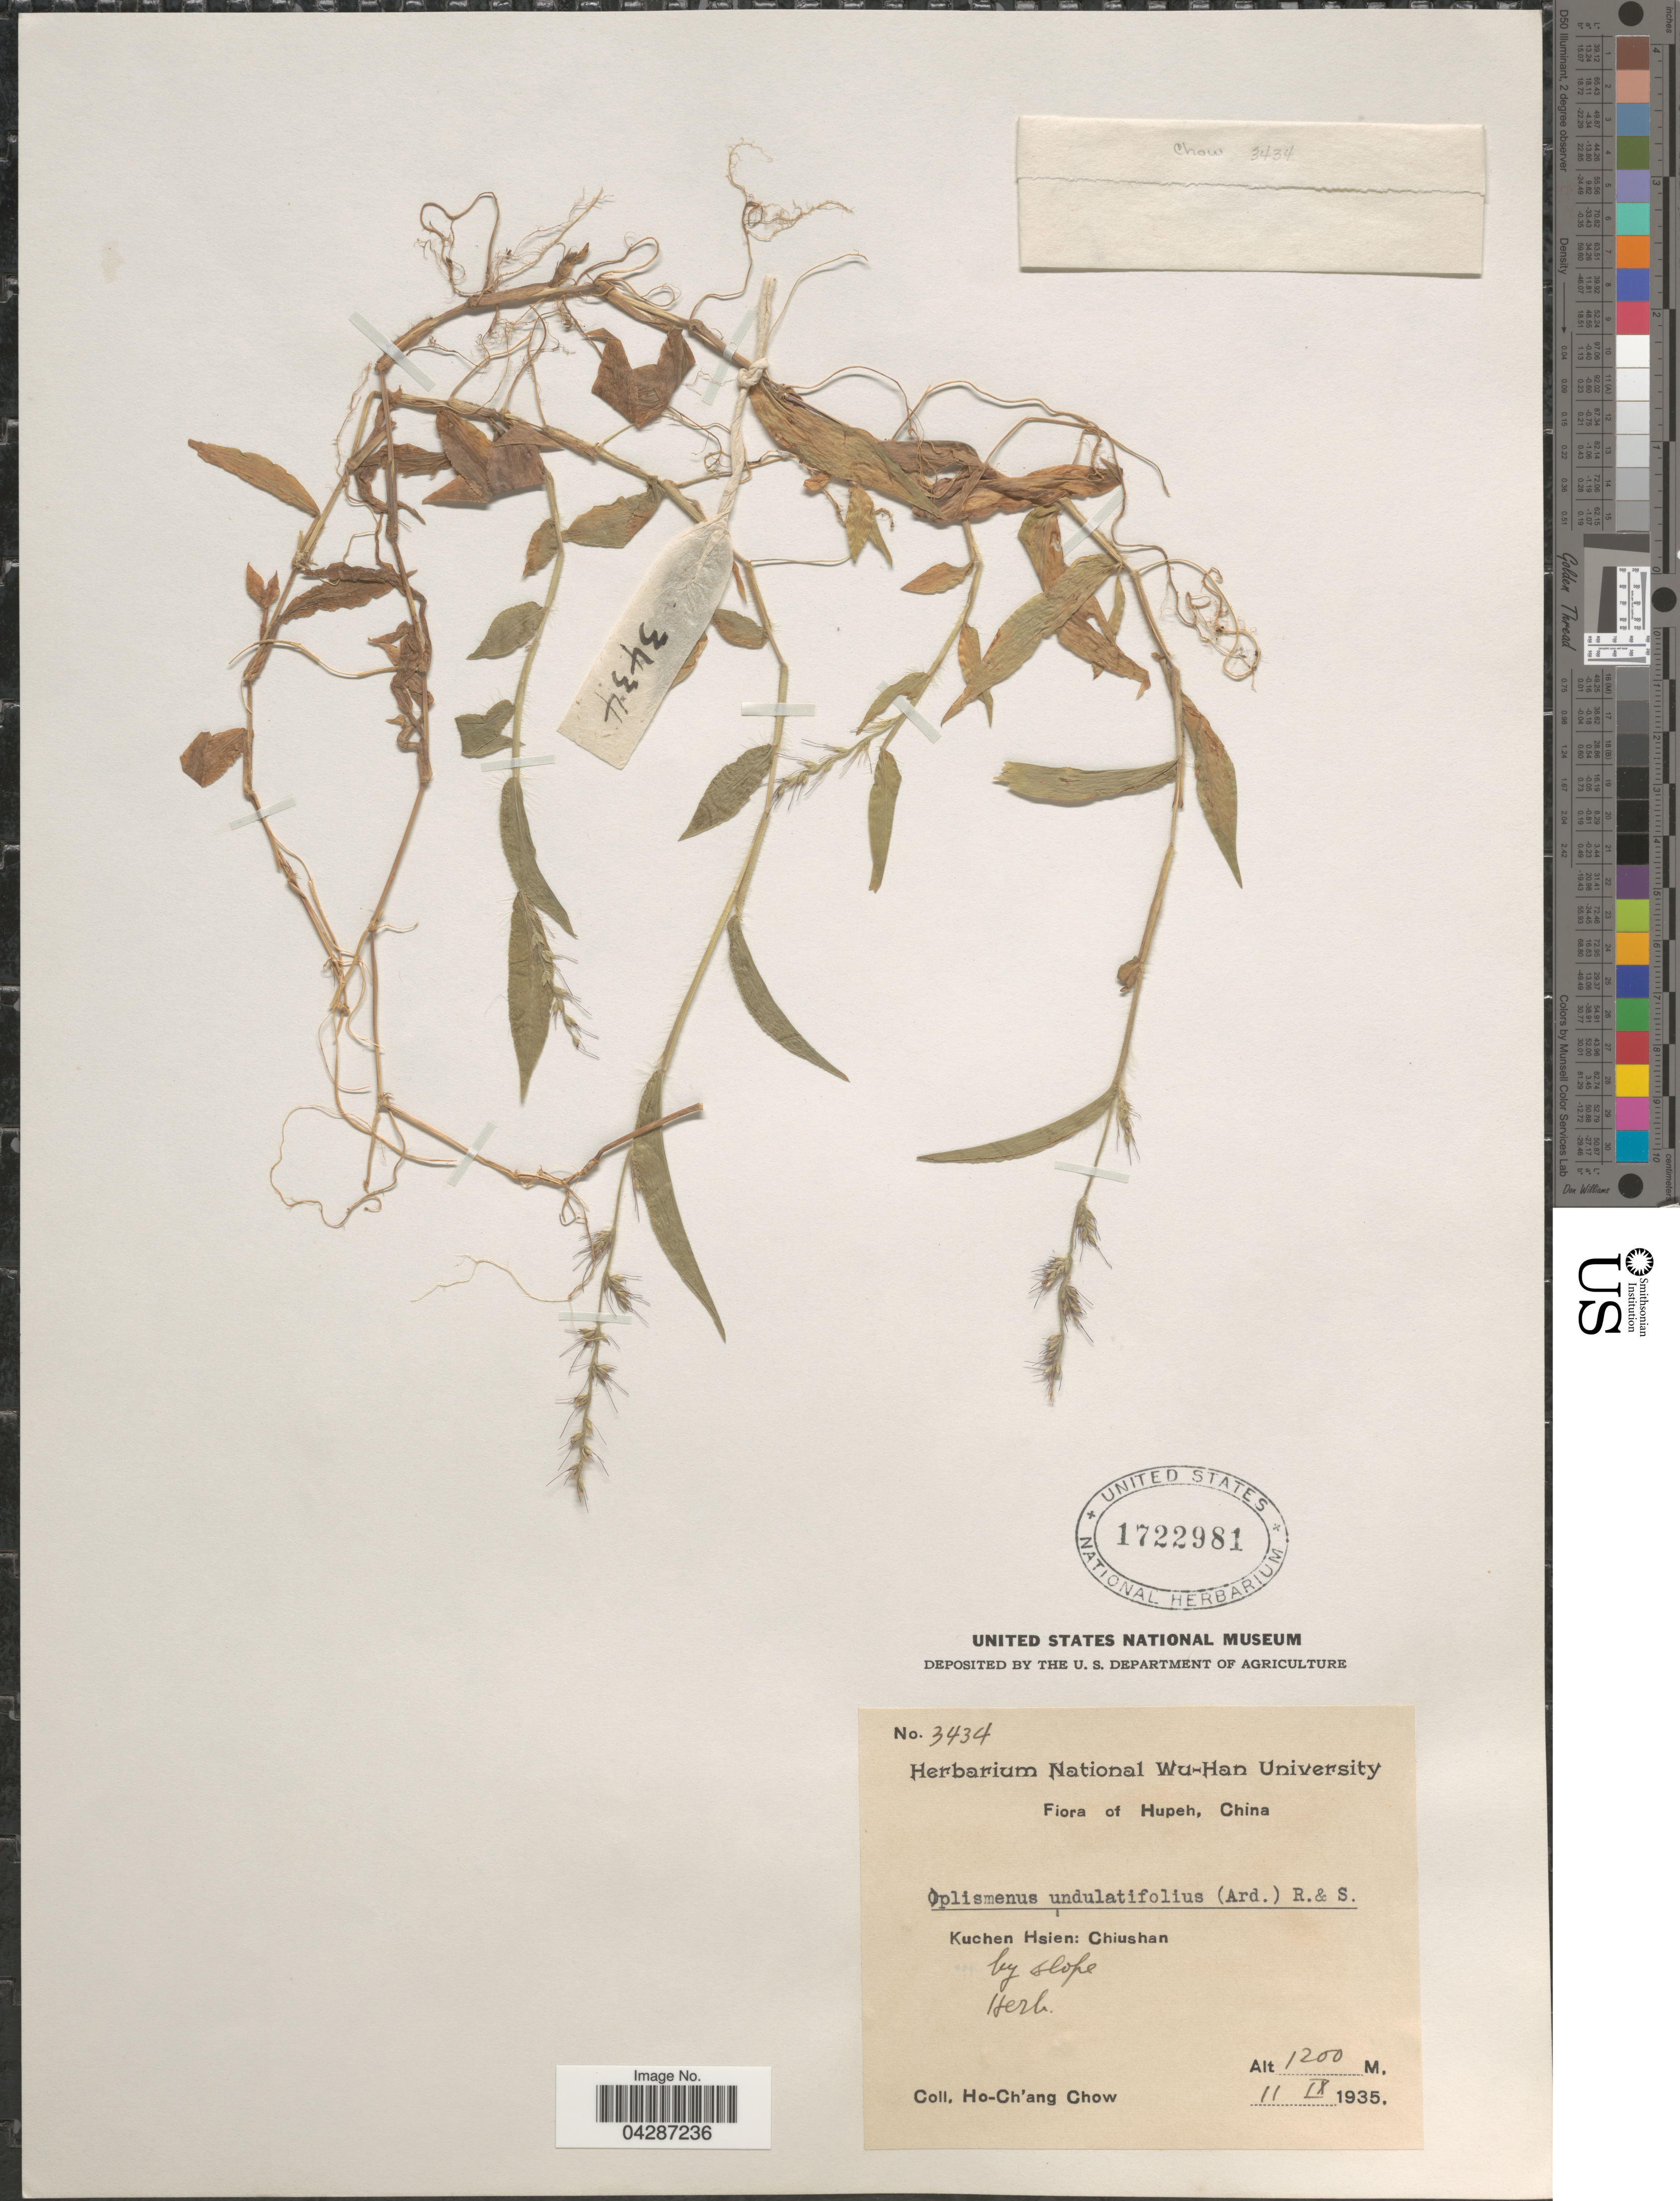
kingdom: Plantae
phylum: Tracheophyta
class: Liliopsida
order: Poales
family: Poaceae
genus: Oplismenus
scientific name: Oplismenus undulatifolius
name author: (Ard.) P. Beauv.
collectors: H. Chow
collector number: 3434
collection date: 1935-09-11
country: China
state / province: Hubei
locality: Hupeh. Kuchen Hsien: Chiushan.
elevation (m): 1200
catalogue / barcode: US 1722981